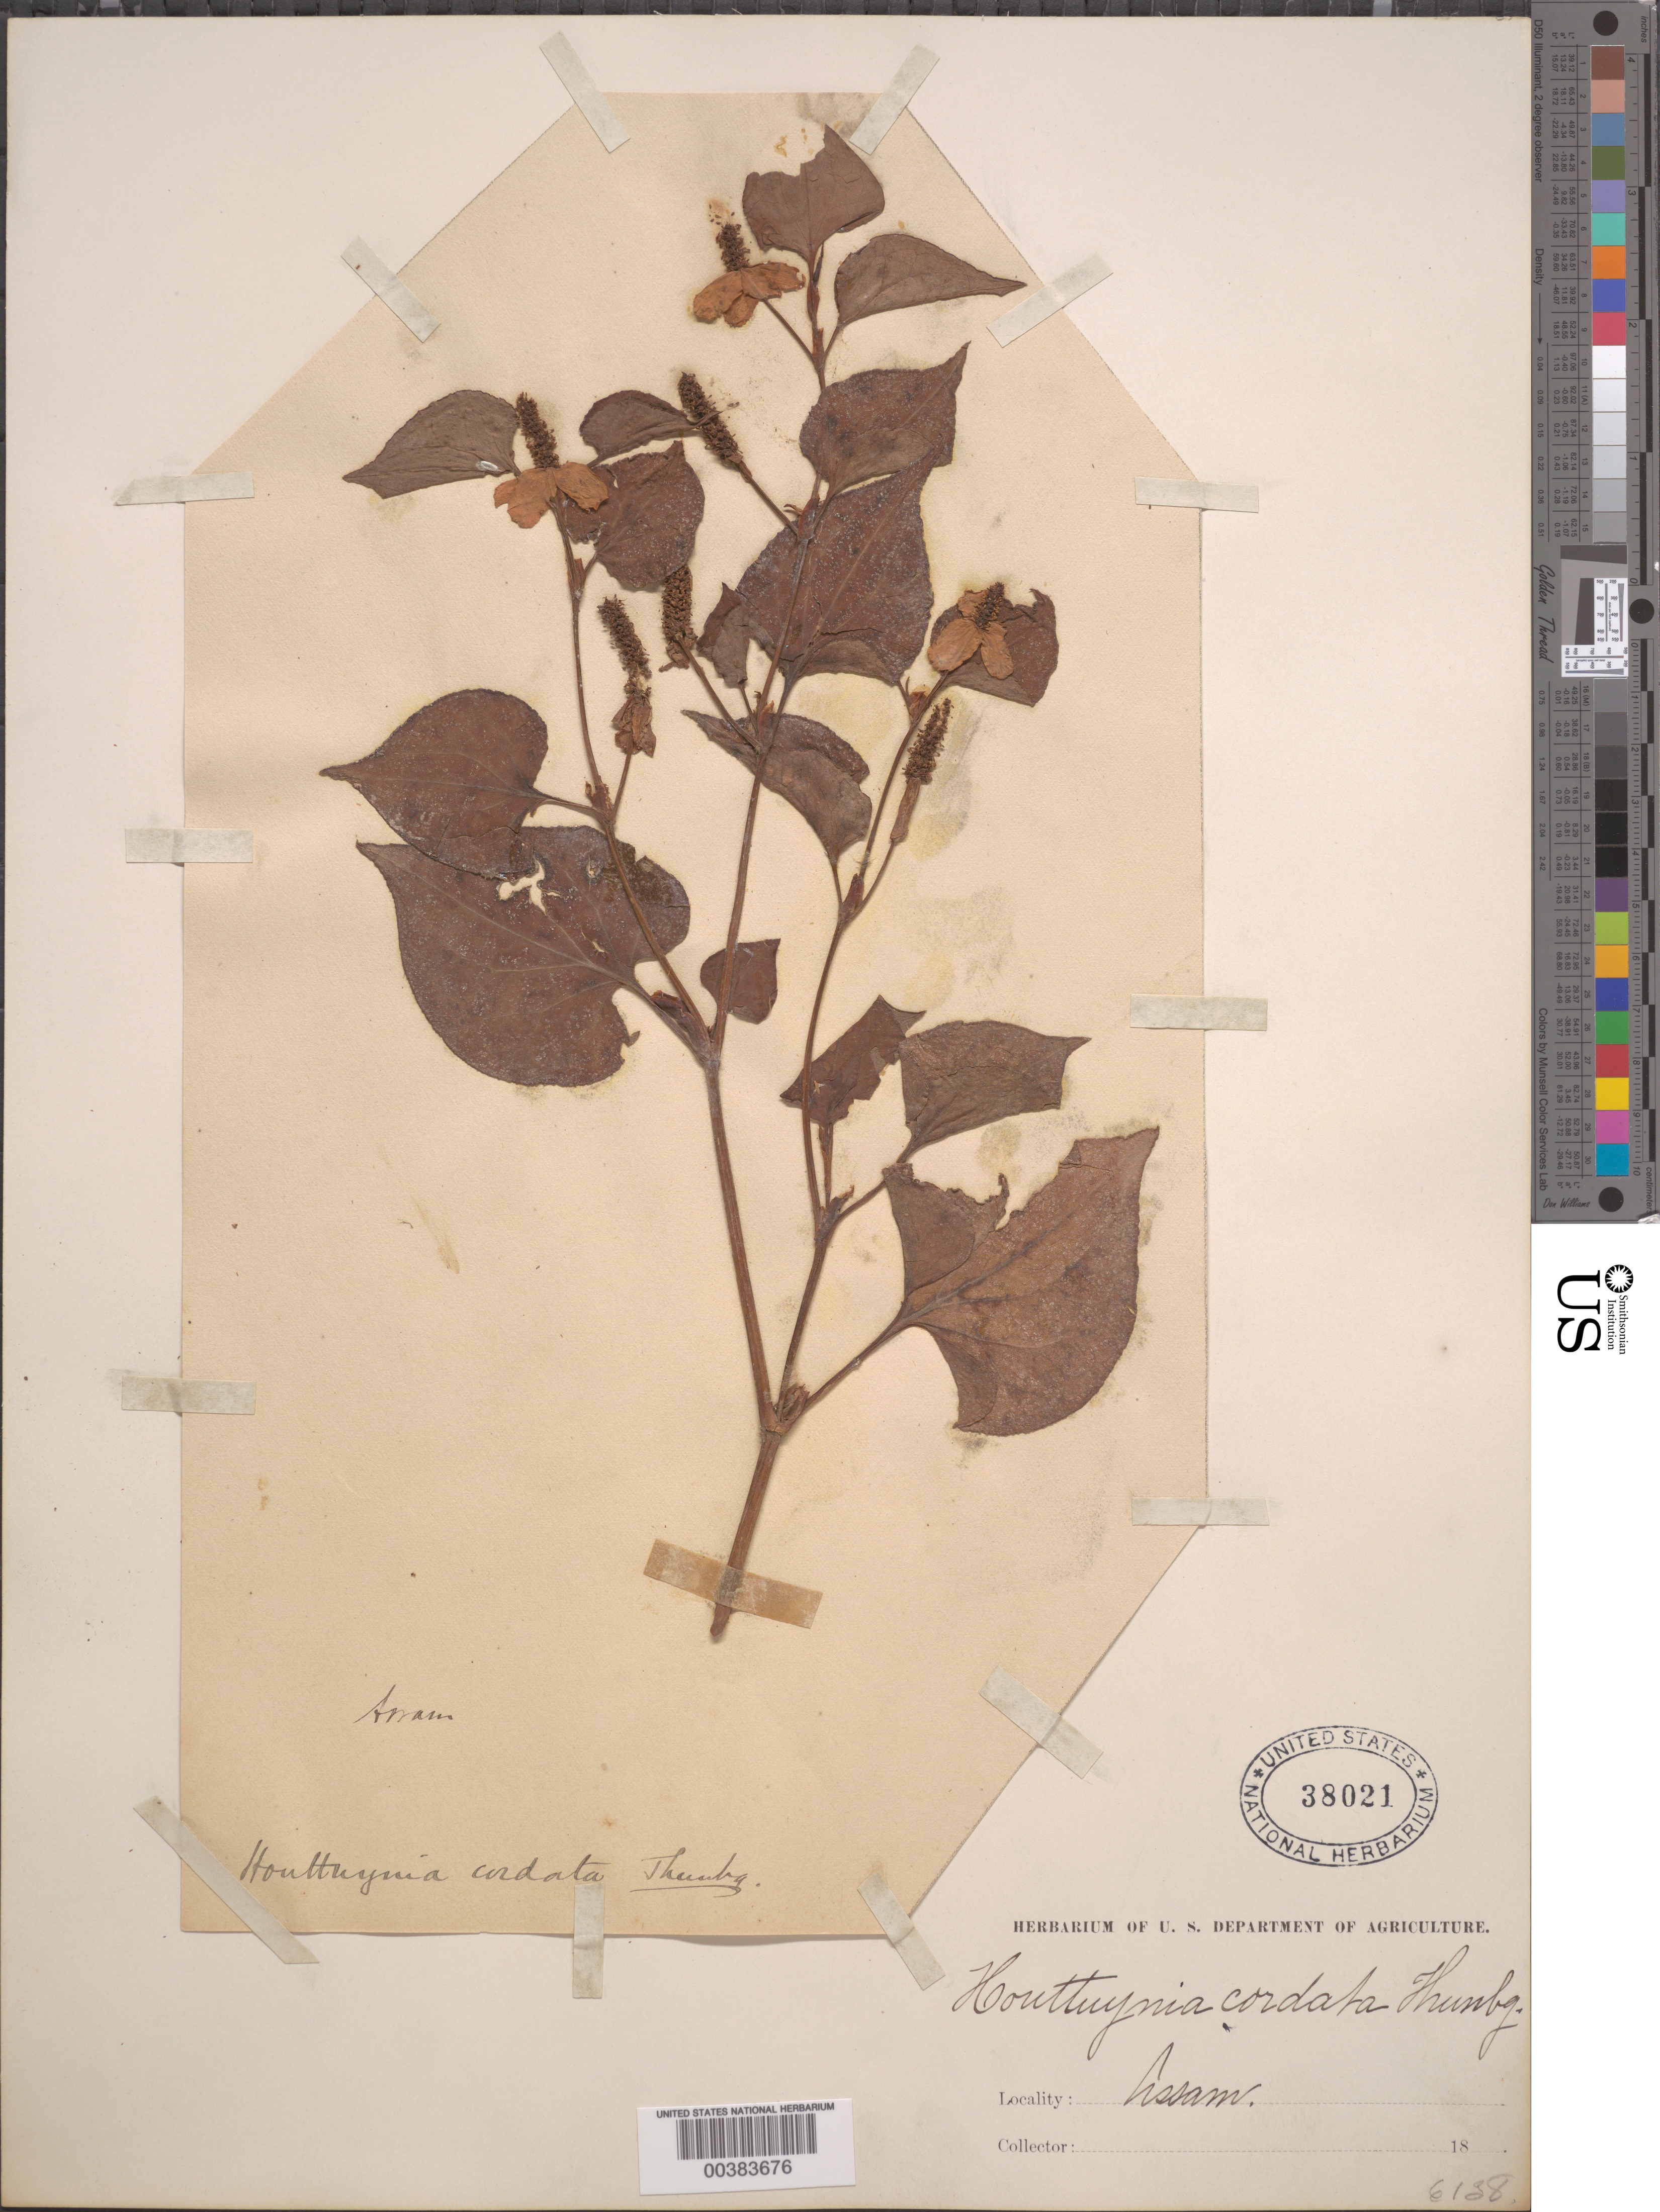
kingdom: Plantae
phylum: Tracheophyta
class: Magnoliopsida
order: Piperales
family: Saururaceae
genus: Houttuynia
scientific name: Houttuynia cordata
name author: Thunb.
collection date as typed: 18--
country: India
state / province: Assam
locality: Assam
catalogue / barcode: US 38021